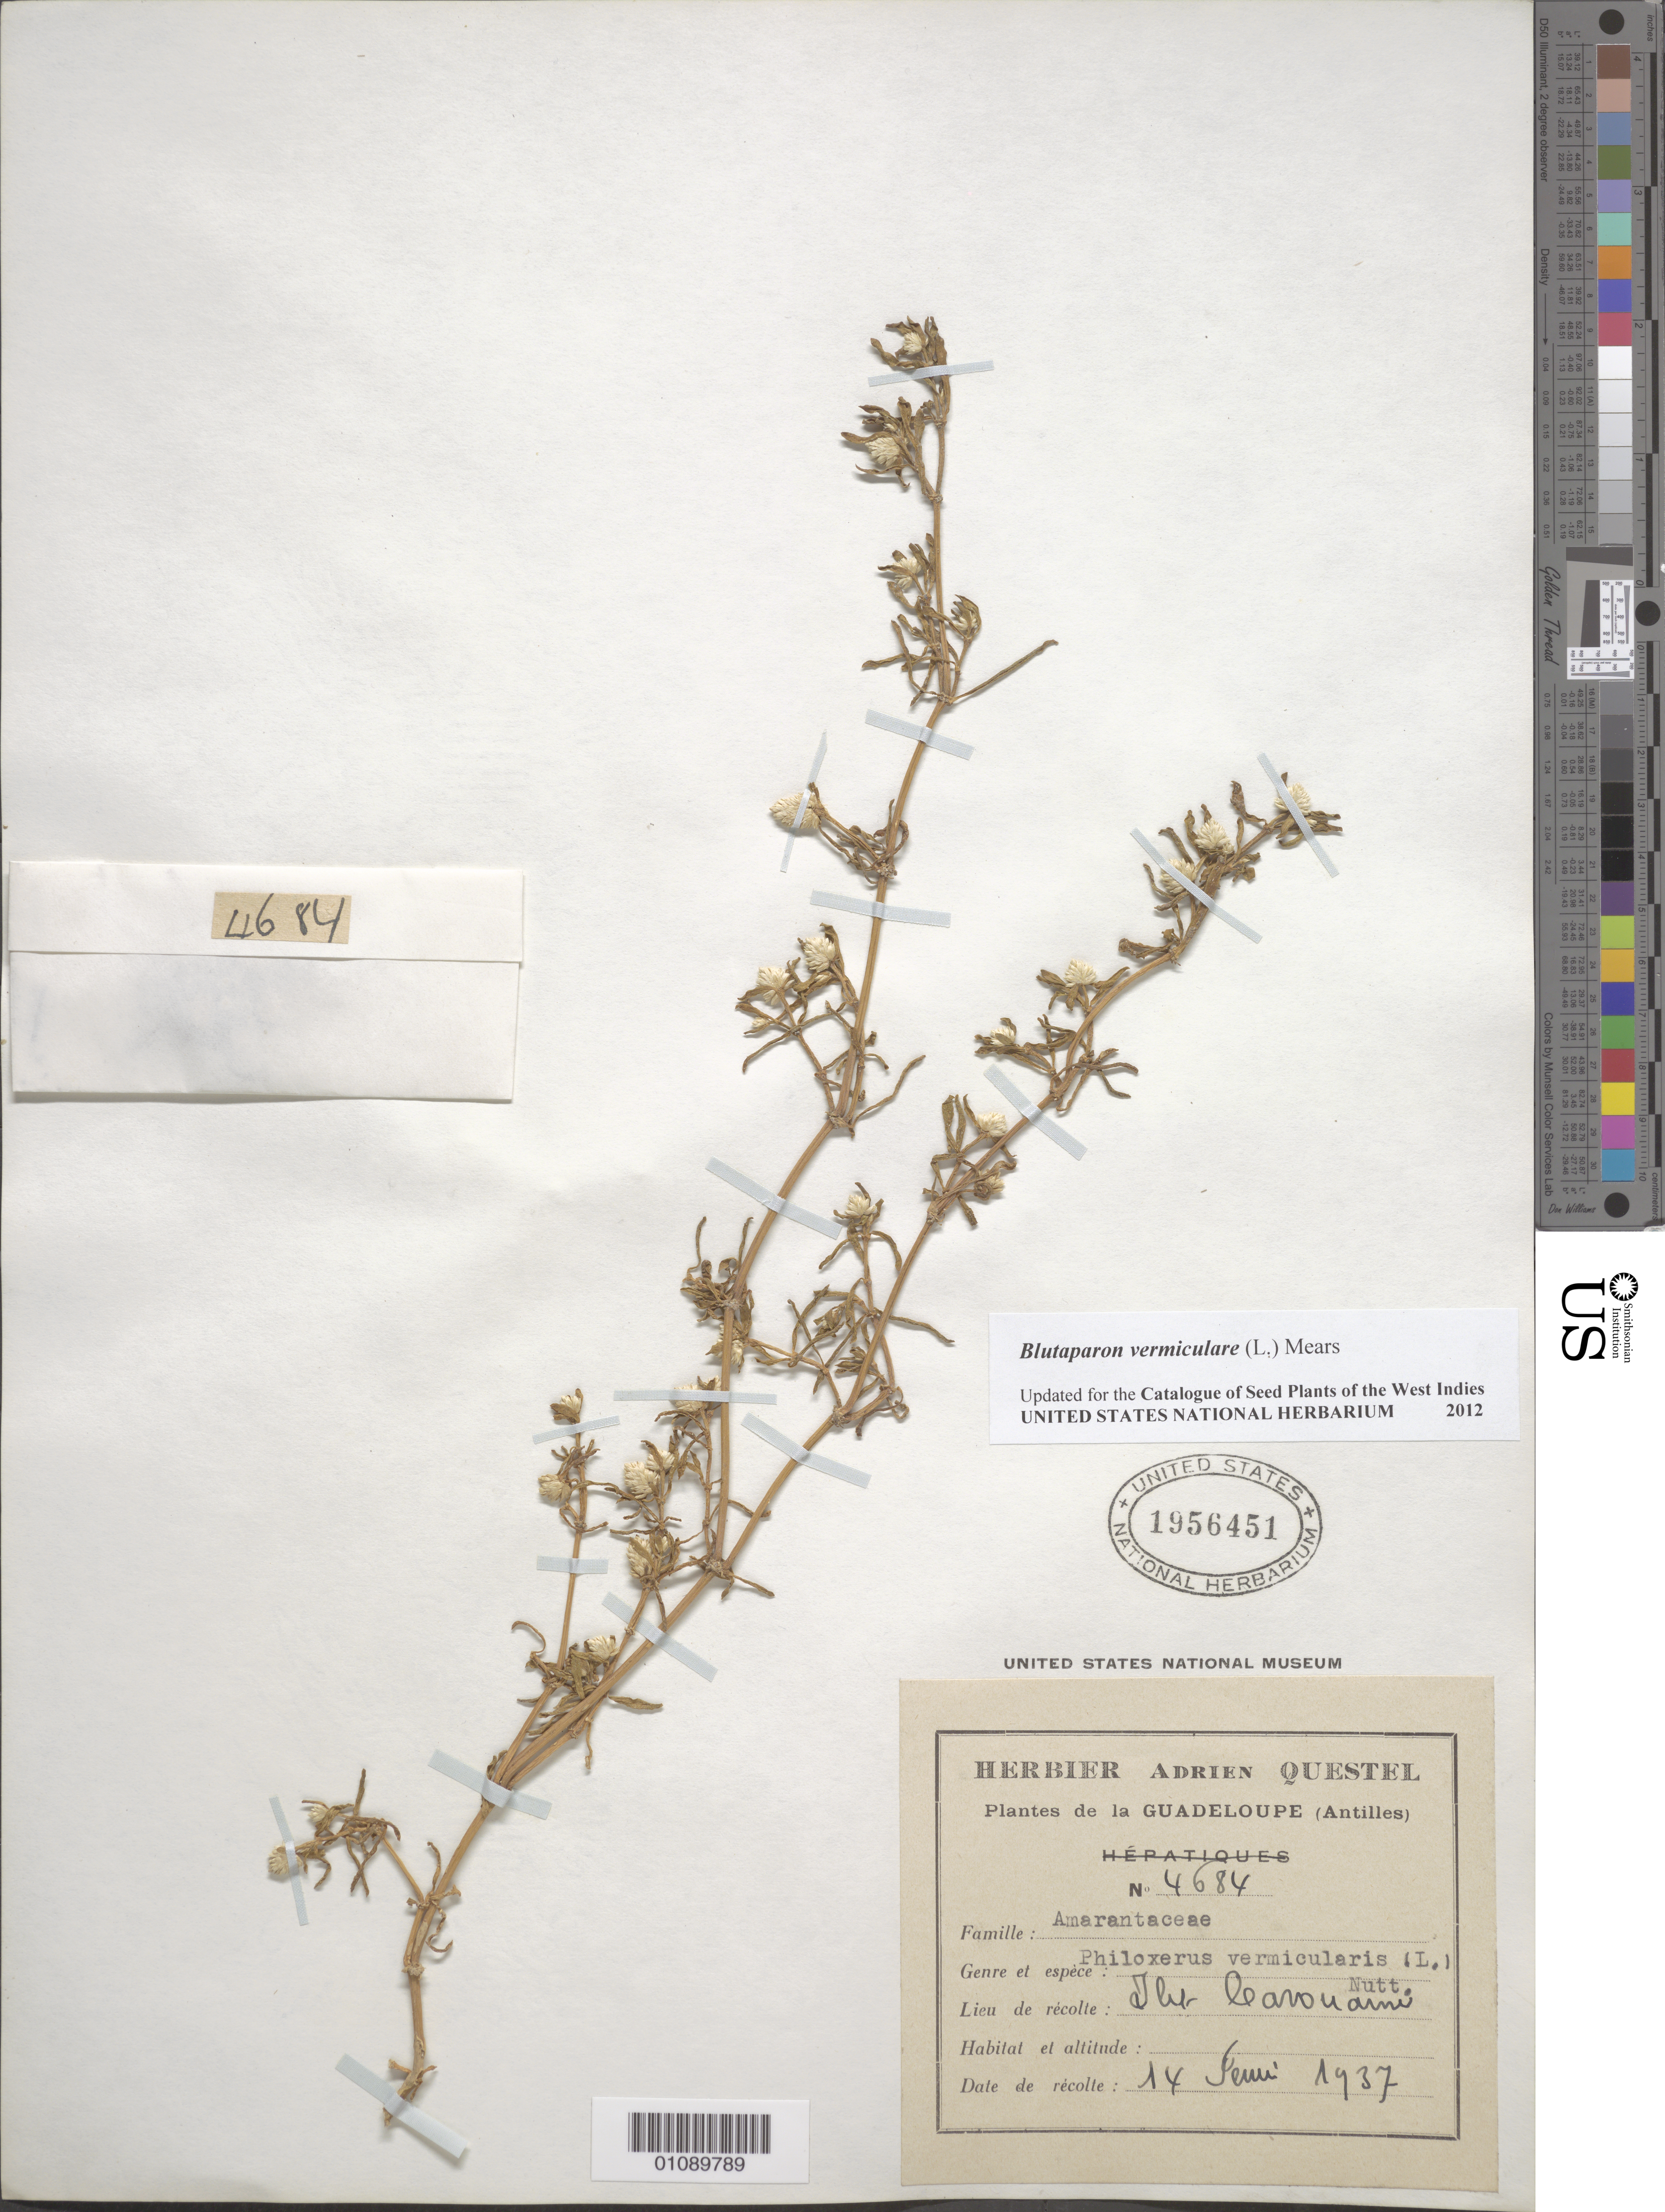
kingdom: Plantae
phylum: Tracheophyta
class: Magnoliopsida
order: Caryophyllales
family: Amaranthaceae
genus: Gomphrena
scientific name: Gomphrena vermicularis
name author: L.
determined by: Strong, Mark T., (BOT), Smithsonian Institution - National Museum of Natural History (UNITED STATES)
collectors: A. Questel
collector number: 4684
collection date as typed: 14 Feb 1937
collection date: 1937-02-14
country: Guadeloupe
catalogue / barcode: US 1956451